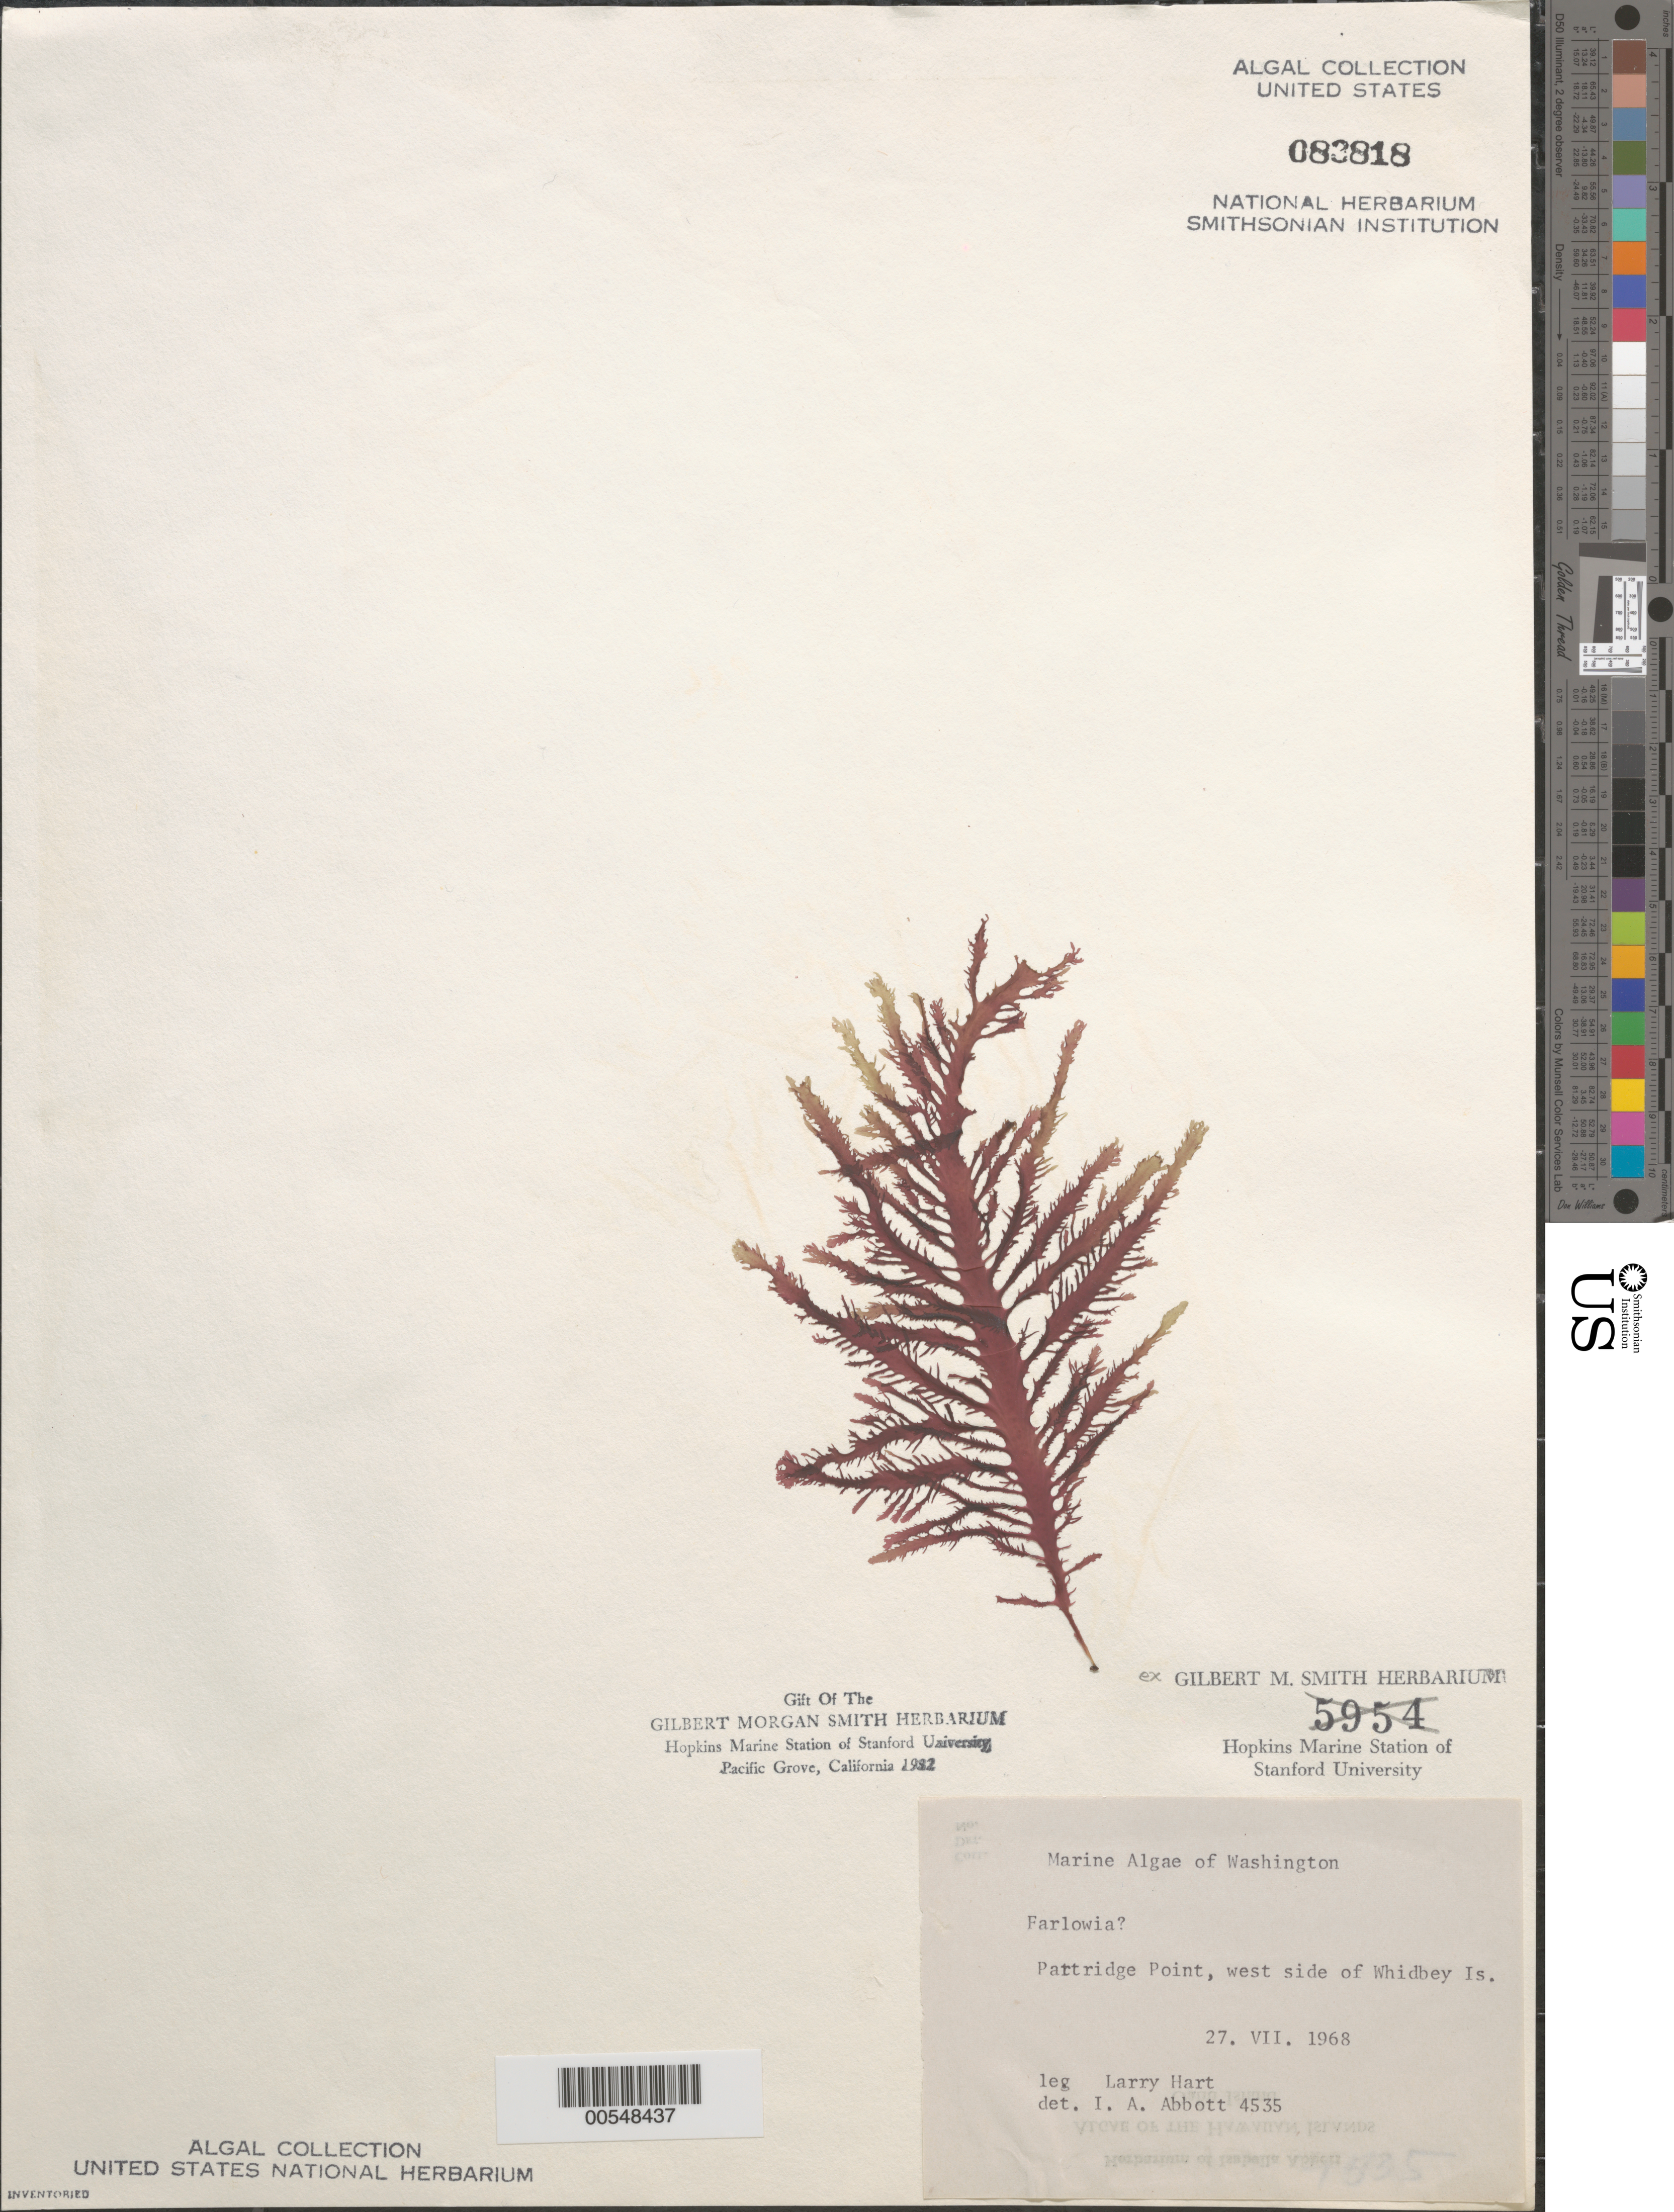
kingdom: Plantae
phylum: Rhodophyta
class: Florideophyceae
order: Gigartinales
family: Dumontiaceae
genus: Farlowia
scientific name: Farlowia sp.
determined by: Abbott, Isabella A.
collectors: L. Hart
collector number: IAA 4535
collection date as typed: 27 Jul 1968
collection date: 1968-07-27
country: United States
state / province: Washington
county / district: Island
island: Whidbey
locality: Partridge Point, west part of island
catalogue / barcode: US 83818